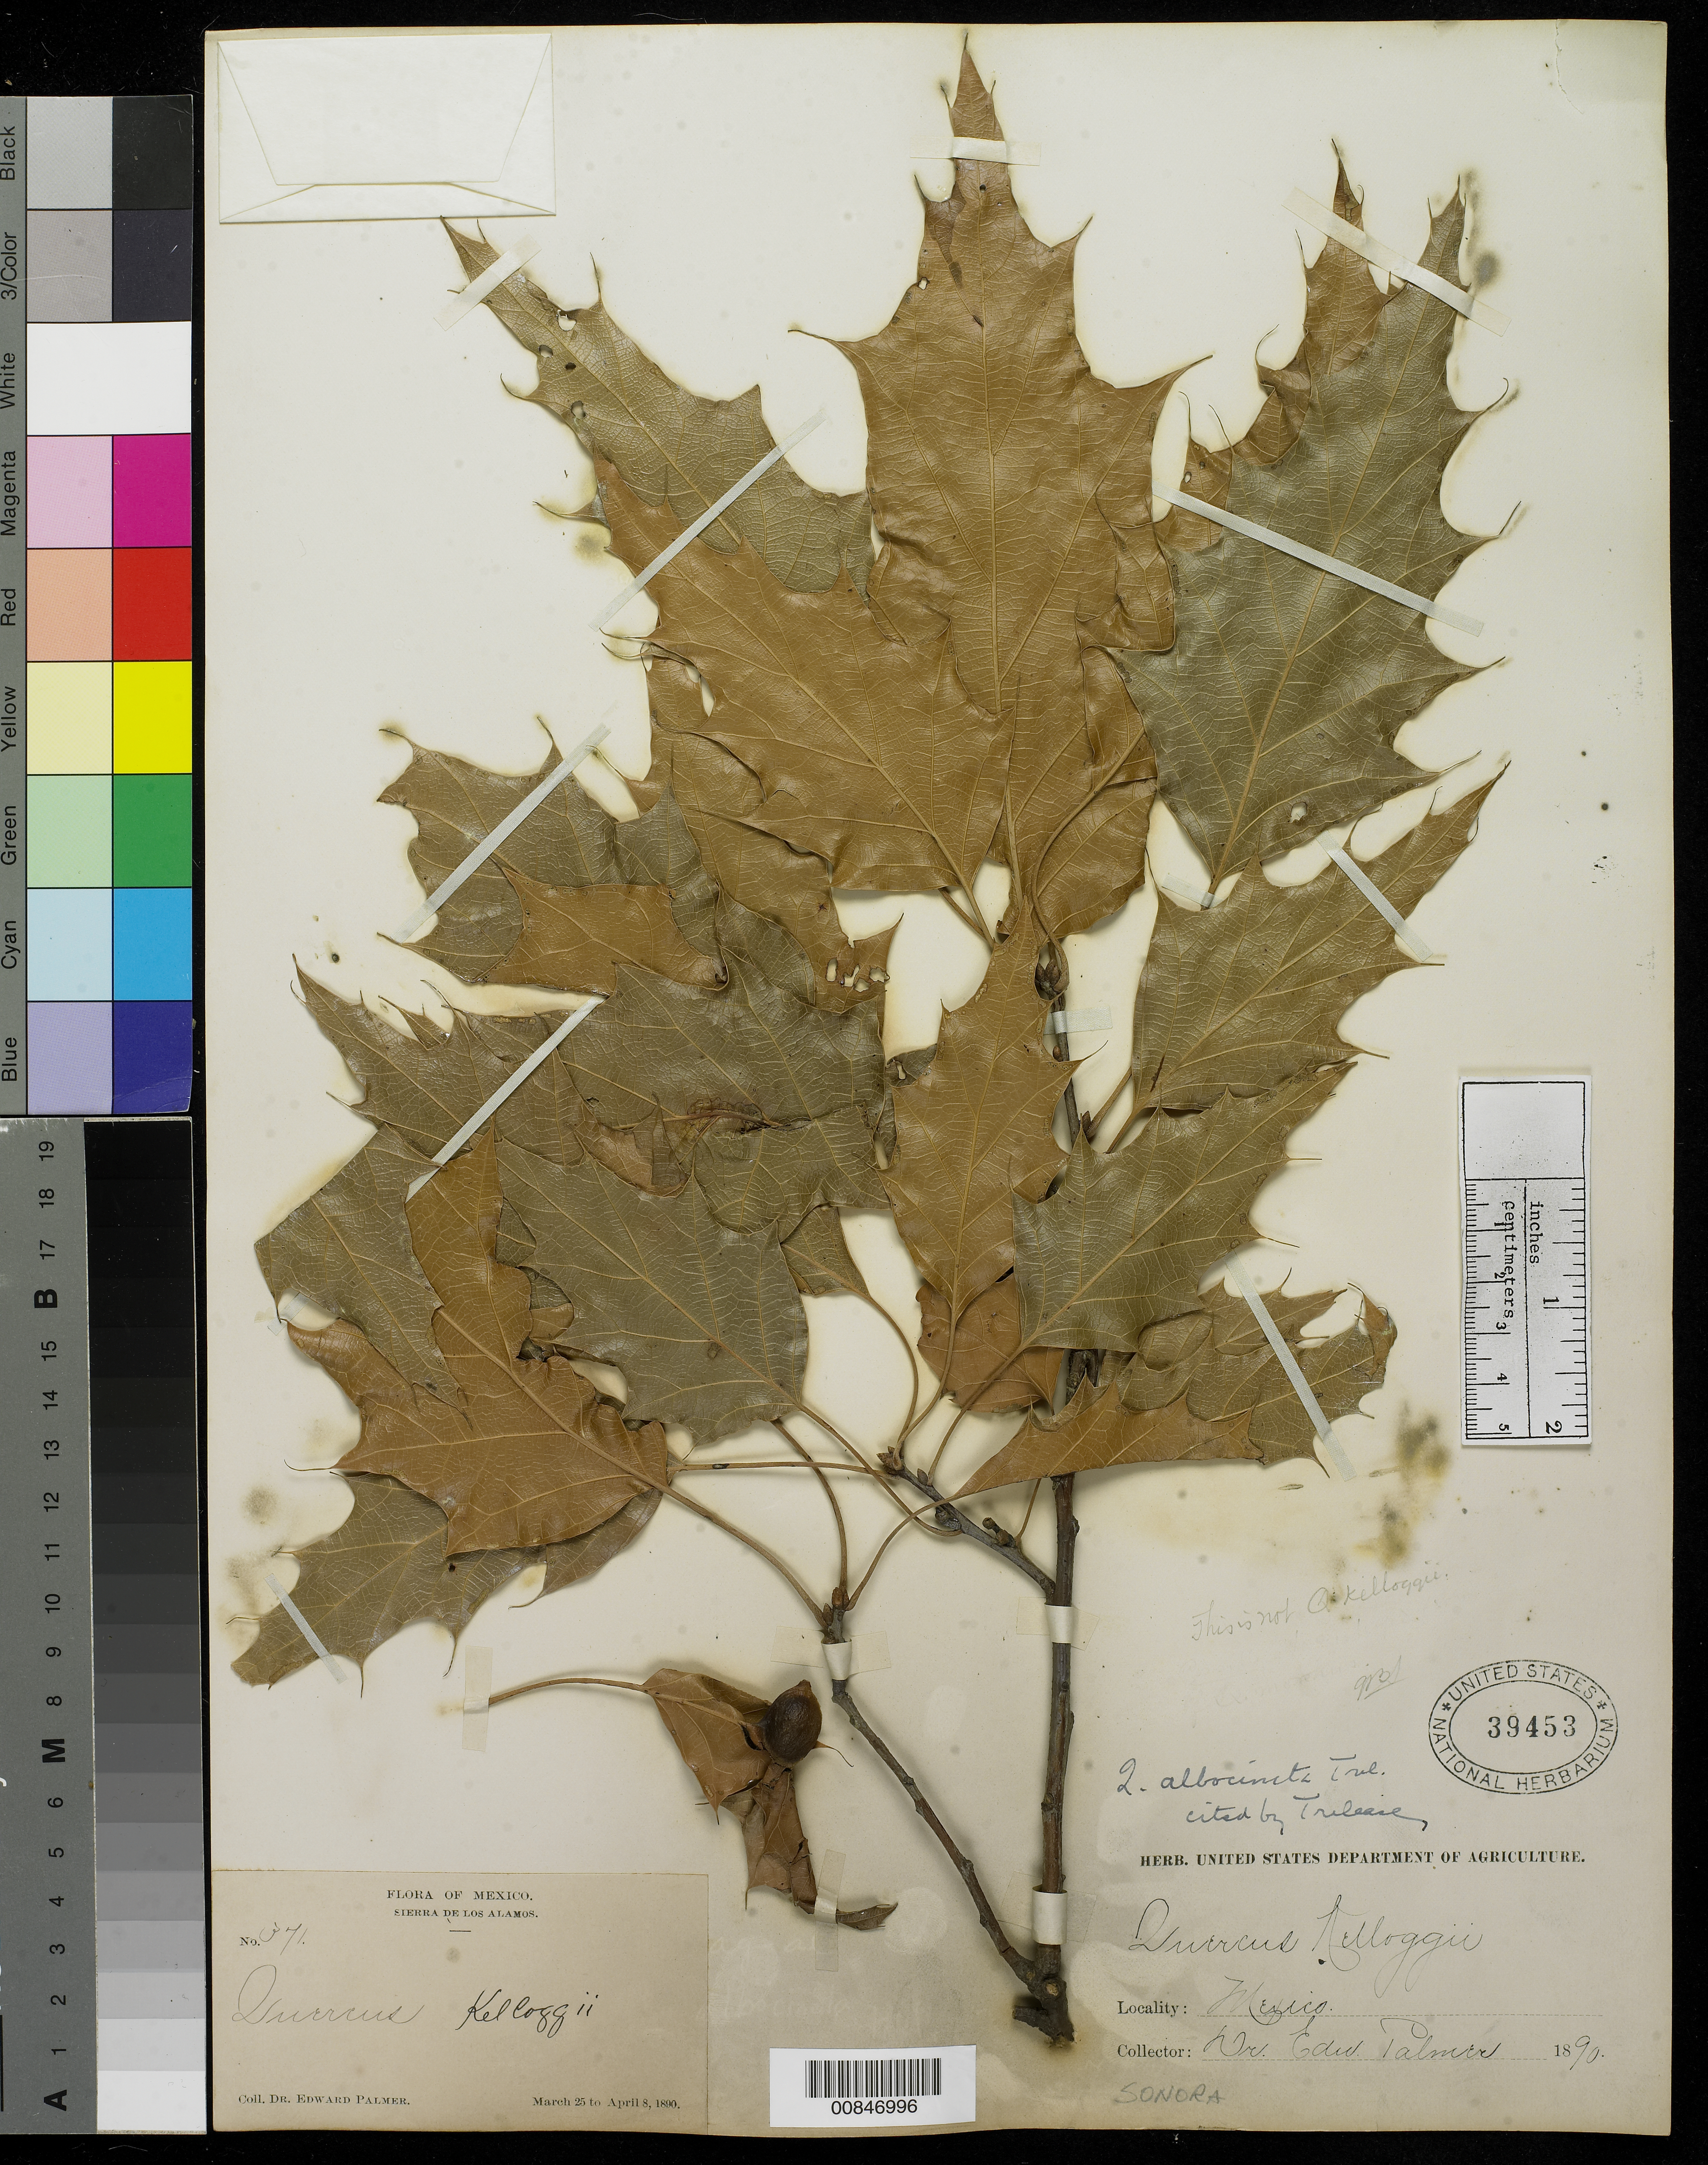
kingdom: Plantae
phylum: Tracheophyta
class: Magnoliopsida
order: Fagales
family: Fagaceae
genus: Quercus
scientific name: Quercus albocincta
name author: Trel.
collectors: E. Palmer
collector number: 371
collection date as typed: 25 Mar 1890 to 08 Apr 1890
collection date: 1890-03-25/1890-04-08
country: Mexico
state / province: Sonora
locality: Sierra de los Alamos, Sonora.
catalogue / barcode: US 39453